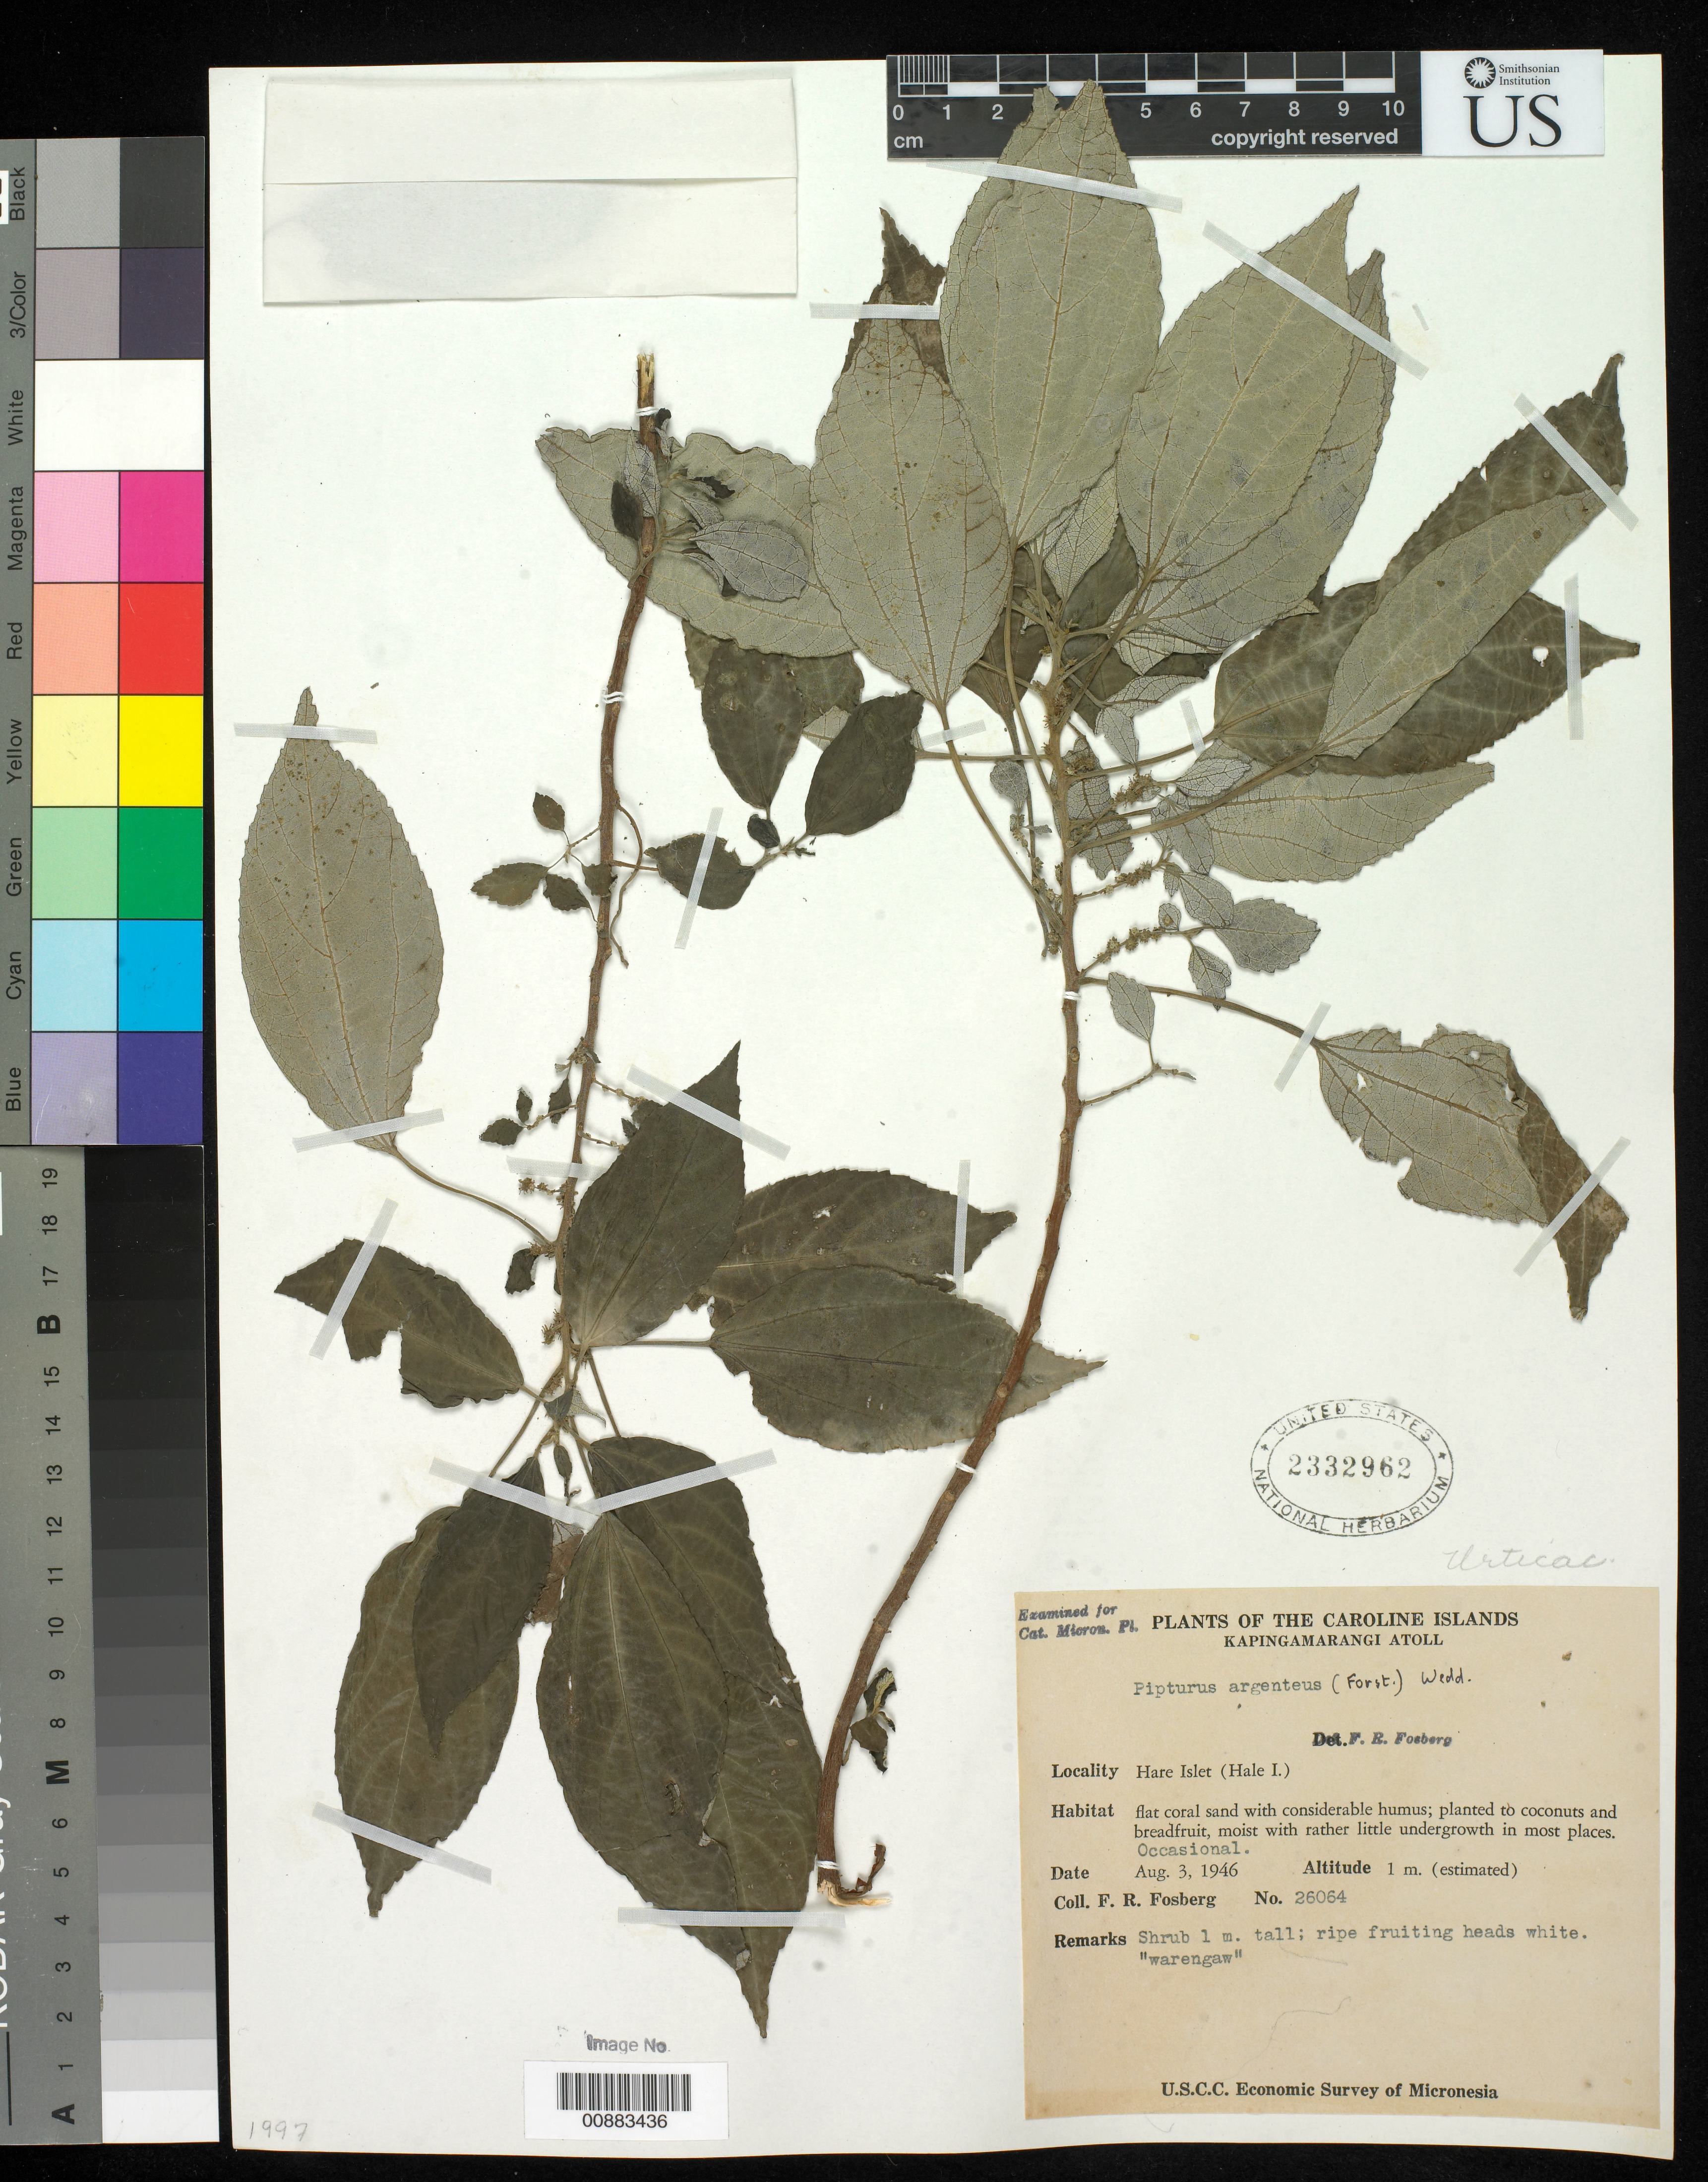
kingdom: Plantae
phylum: Tracheophyta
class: Magnoliopsida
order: Rosales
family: Urticaceae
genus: Pipturus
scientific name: Pipturus argenteus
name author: (G. Forst.) Wedd.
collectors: F. R. Fosberg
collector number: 26064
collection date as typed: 03 Aug 1946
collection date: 1946-08-03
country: Micronesia, Federated States of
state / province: Pohnpei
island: Kapingamarangi Atoll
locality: Hare Islet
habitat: flat coral sand with considerable humus; planted to coconuts and breadfruit, moist with rather little undergrowth in most places.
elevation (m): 1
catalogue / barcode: US 2332962